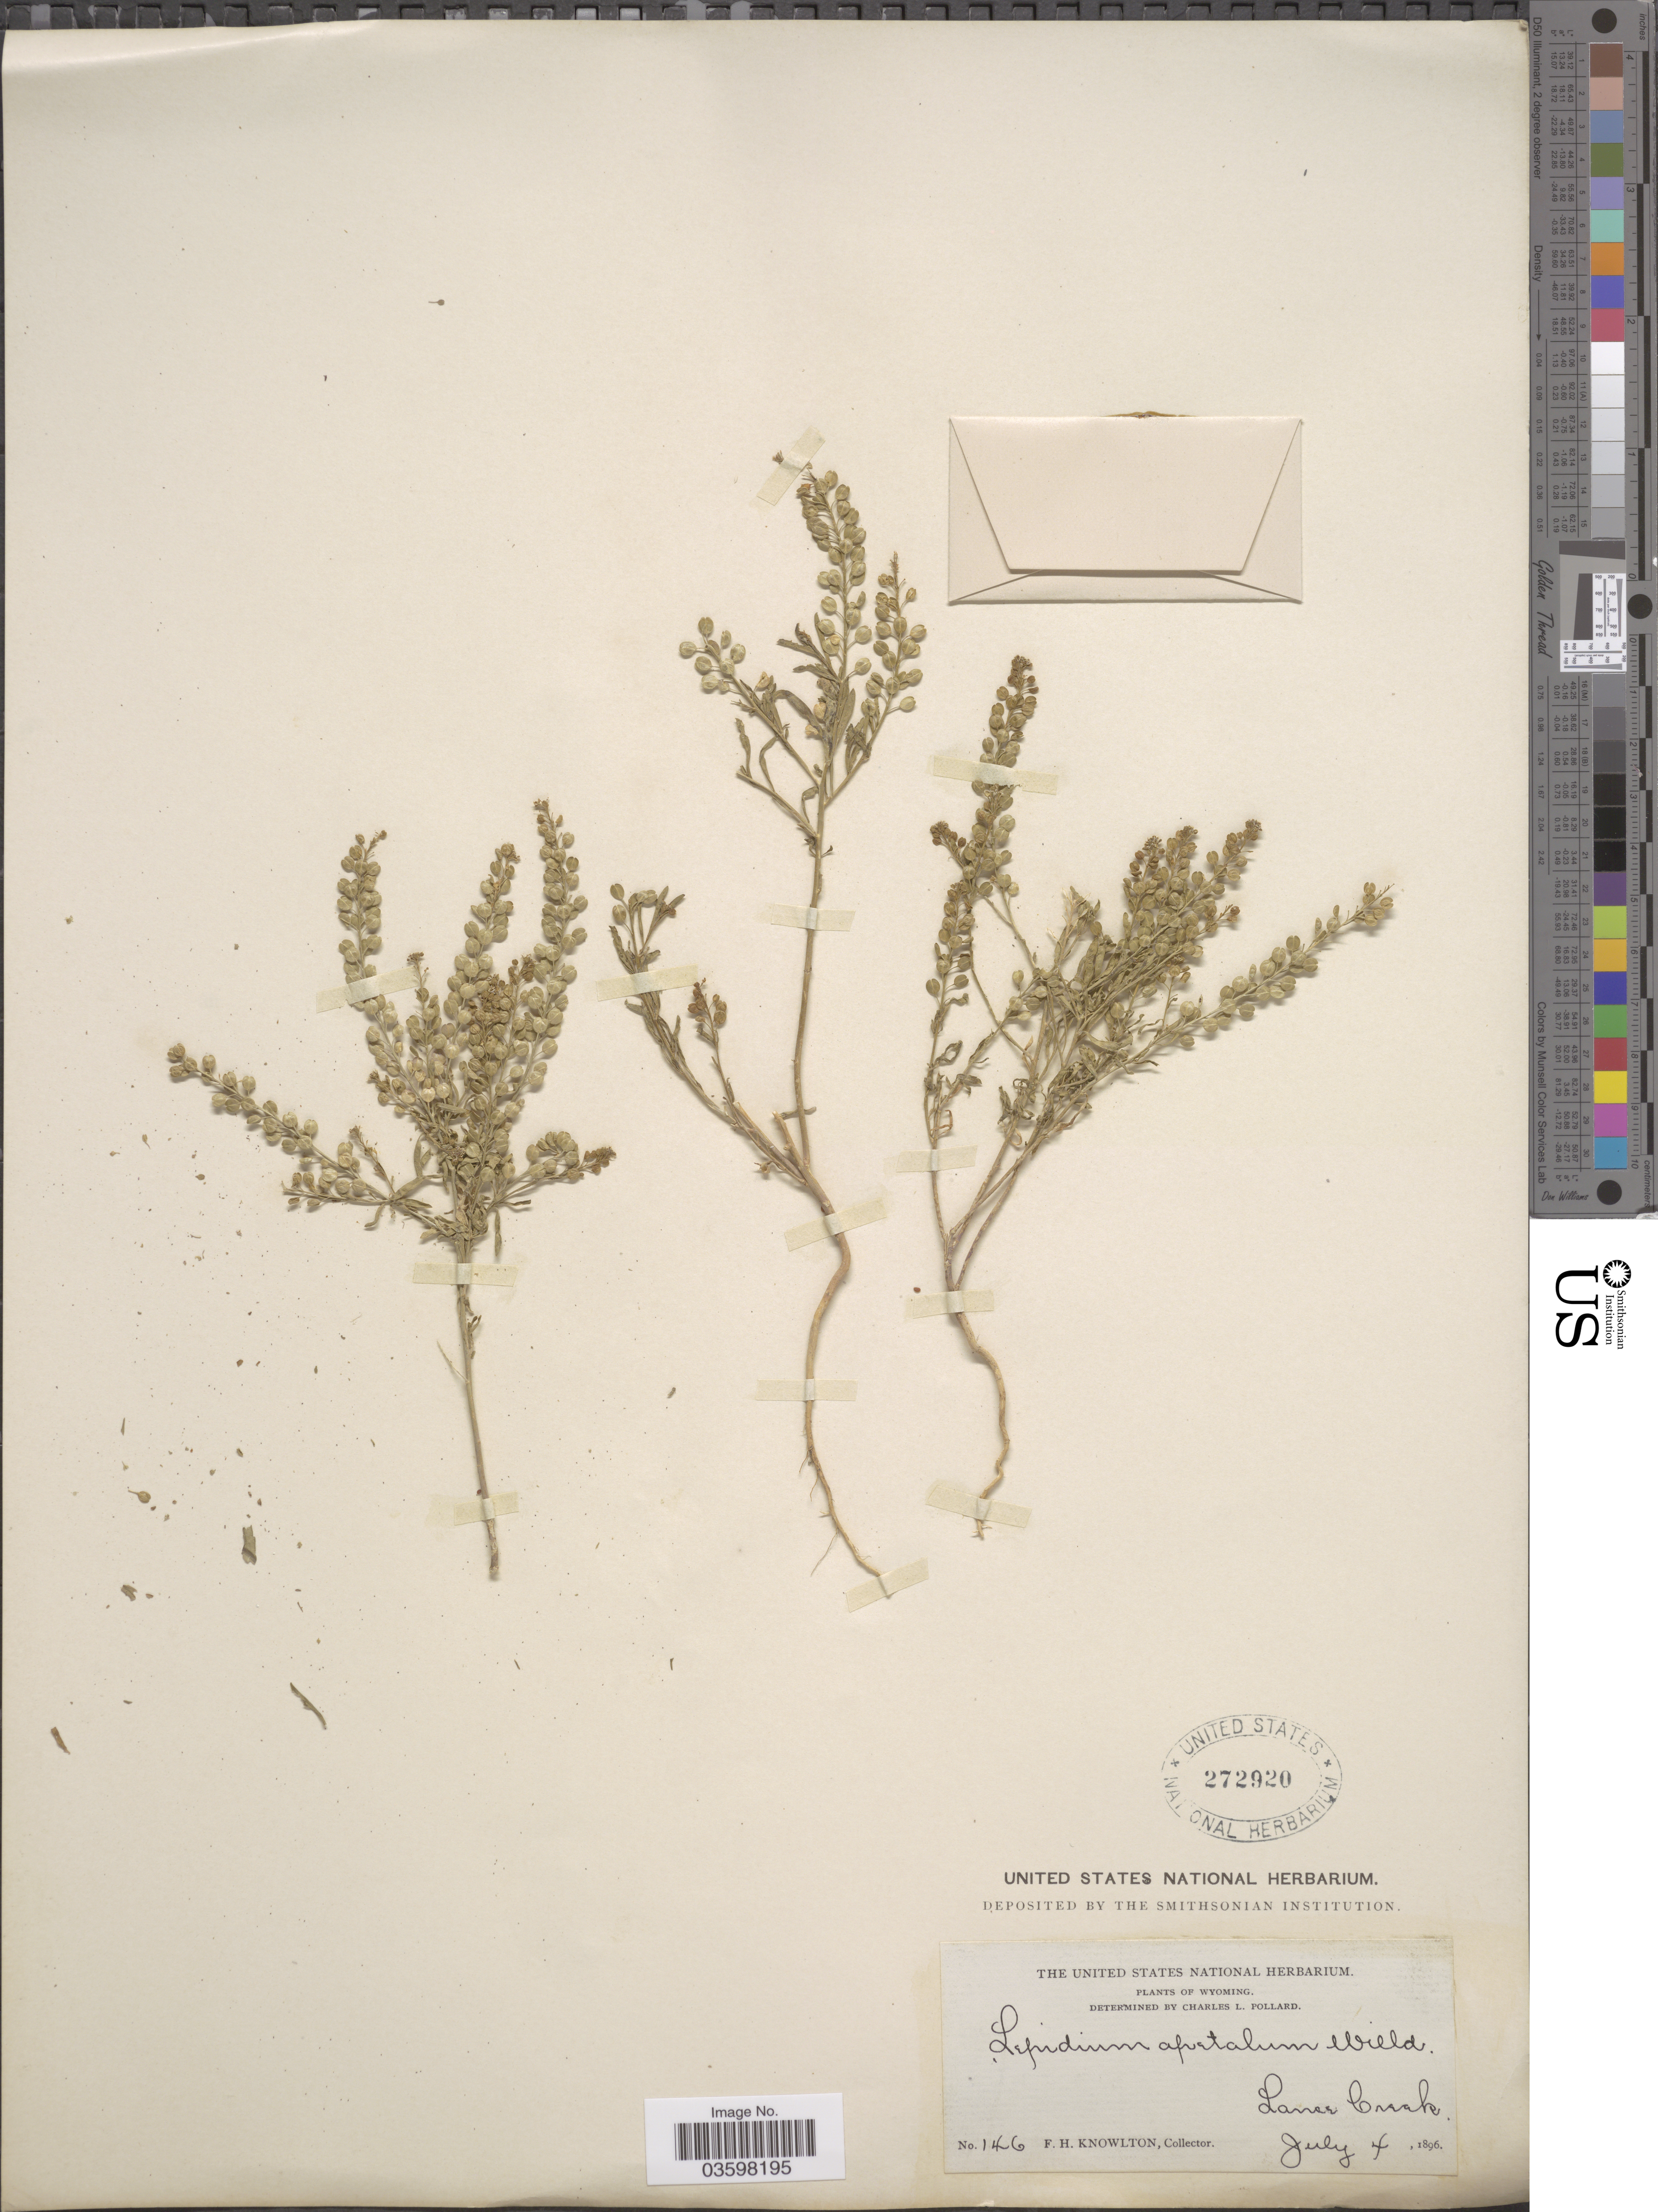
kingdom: Plantae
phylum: Tracheophyta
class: Magnoliopsida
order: Brassicales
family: Brassicaceae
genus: Lepidium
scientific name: Lepidium densiflorum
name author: Schrad.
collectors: F. H. Knowlton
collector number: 146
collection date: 1896-07-04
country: United States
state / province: Wyoming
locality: Lance Creek.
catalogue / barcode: US 272920